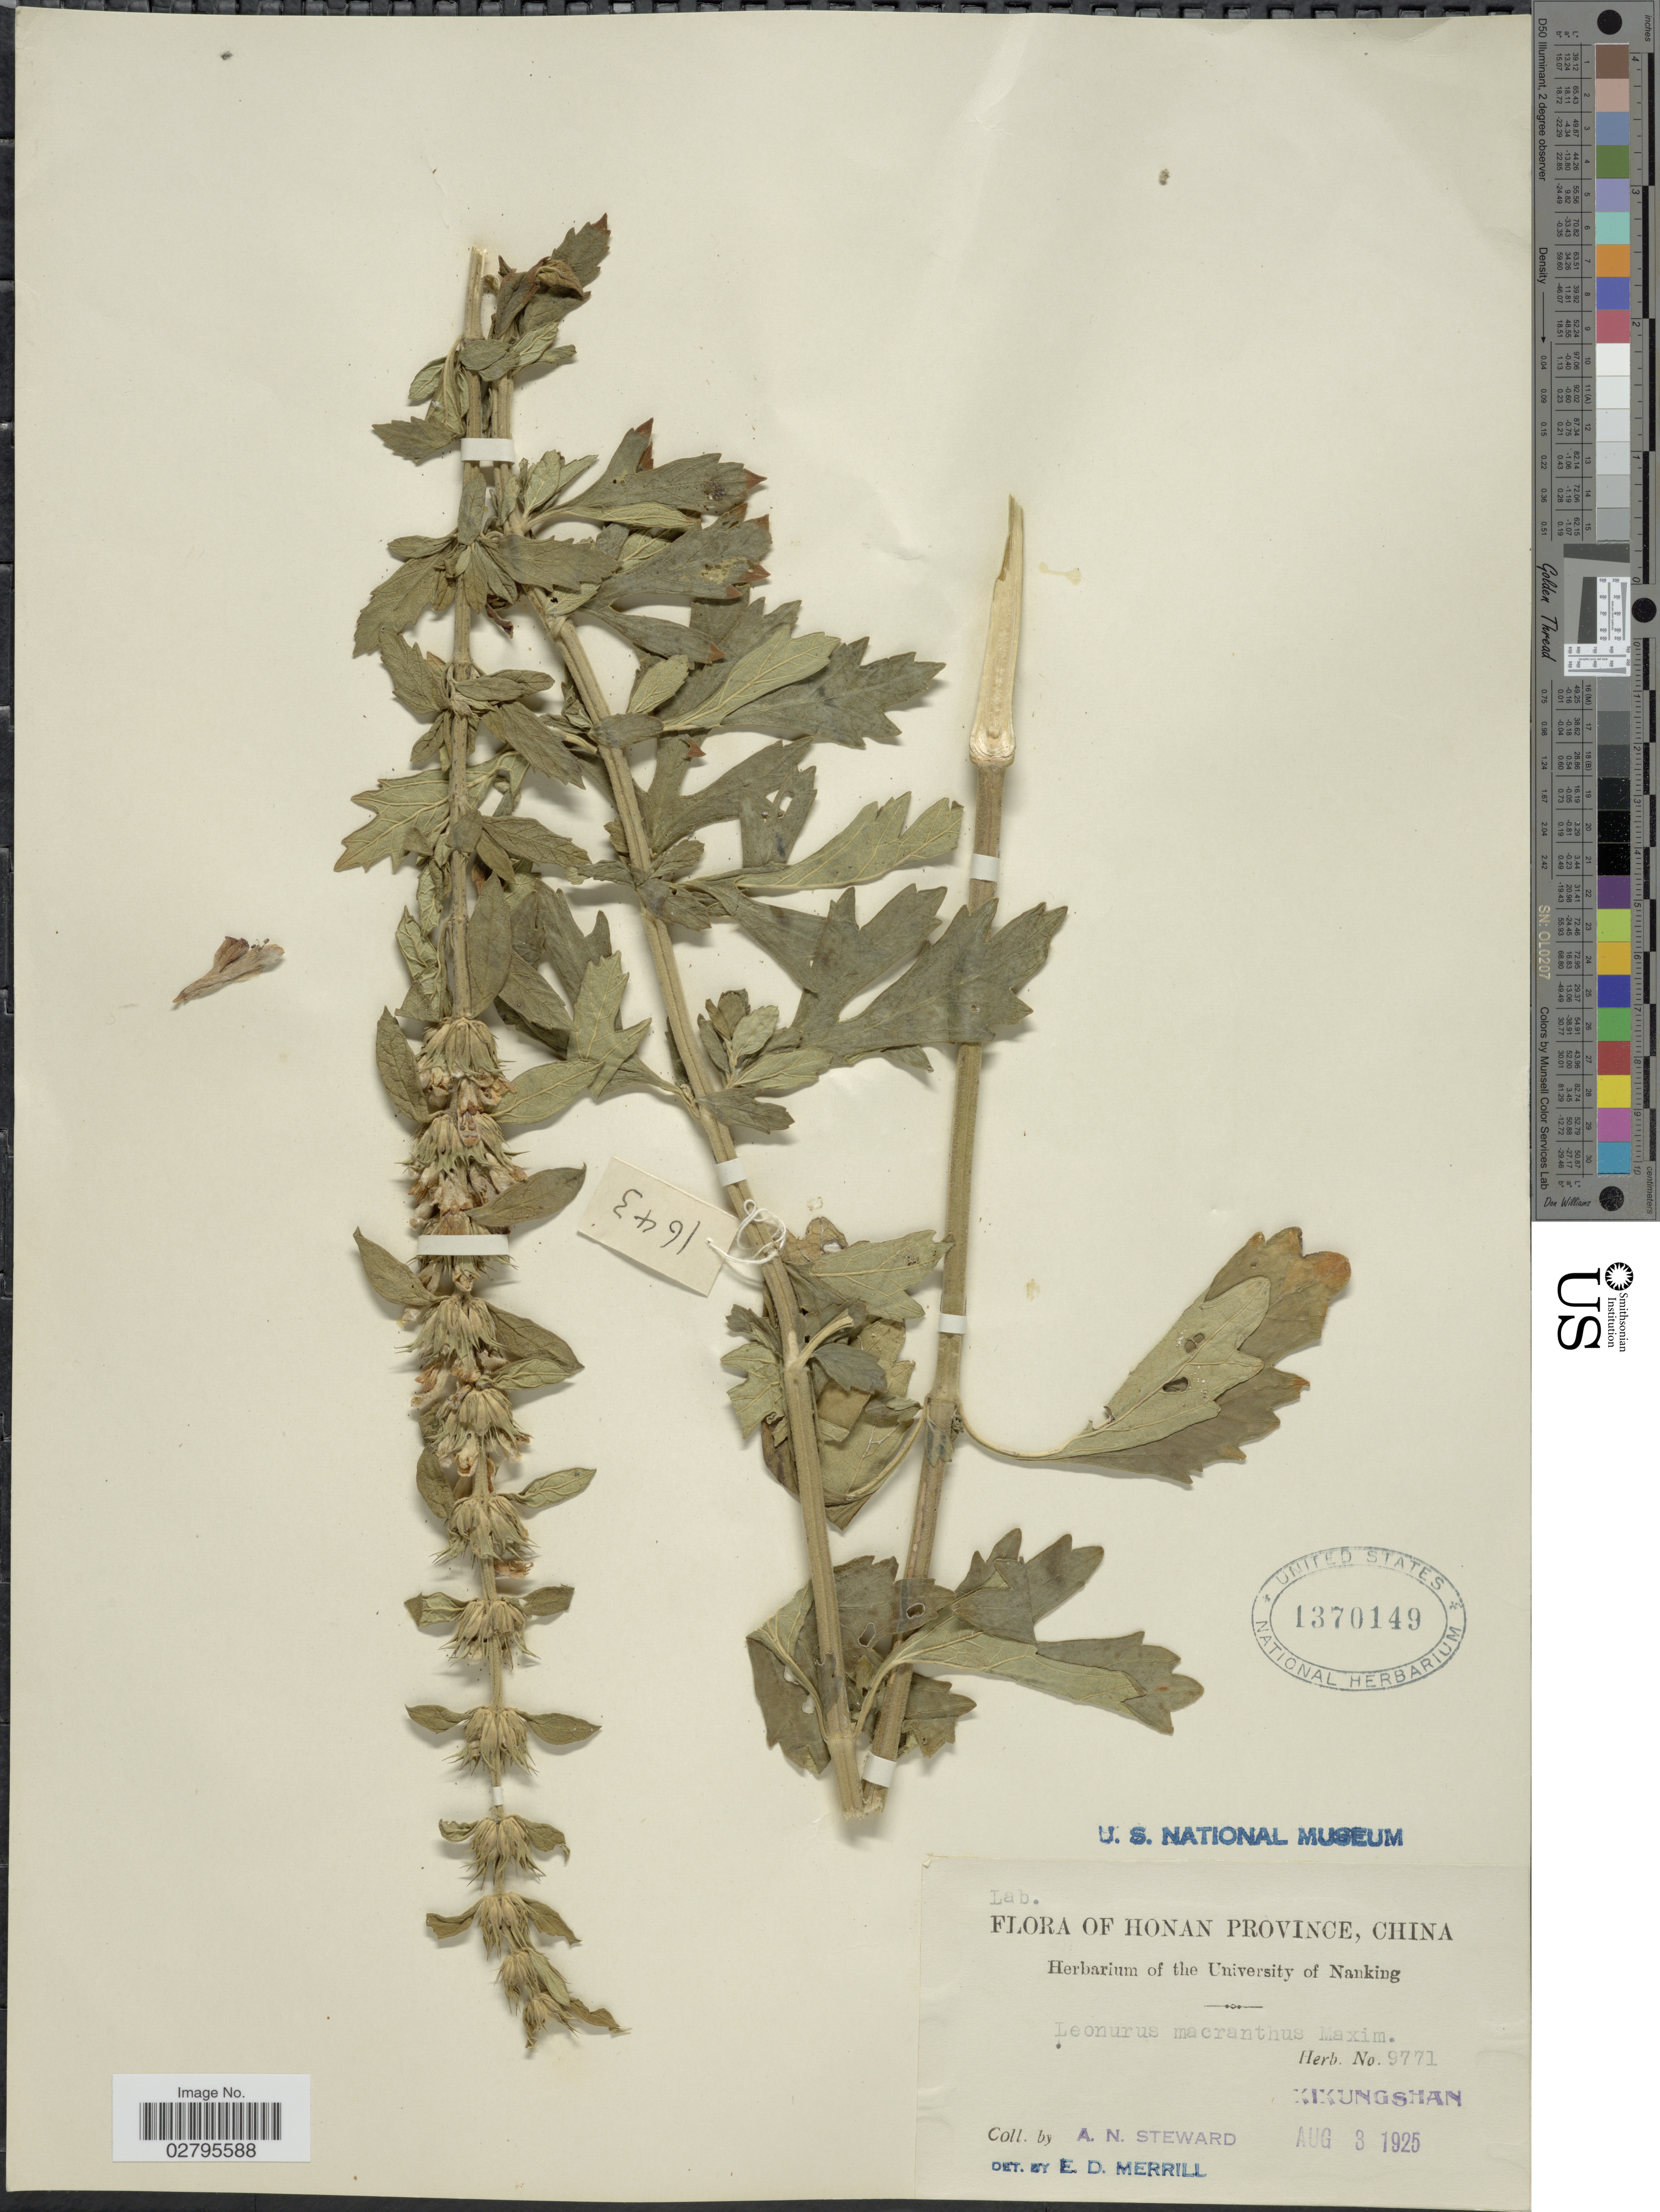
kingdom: Plantae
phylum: Tracheophyta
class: Magnoliopsida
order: Lamiales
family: Lamiaceae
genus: Leonurus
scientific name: Leonurus macranthus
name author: Maxim.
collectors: A. N. Steward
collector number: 9771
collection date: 1925-08-03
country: China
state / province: Henan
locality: Honan Province. Kikungshan.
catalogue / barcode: US 1370149